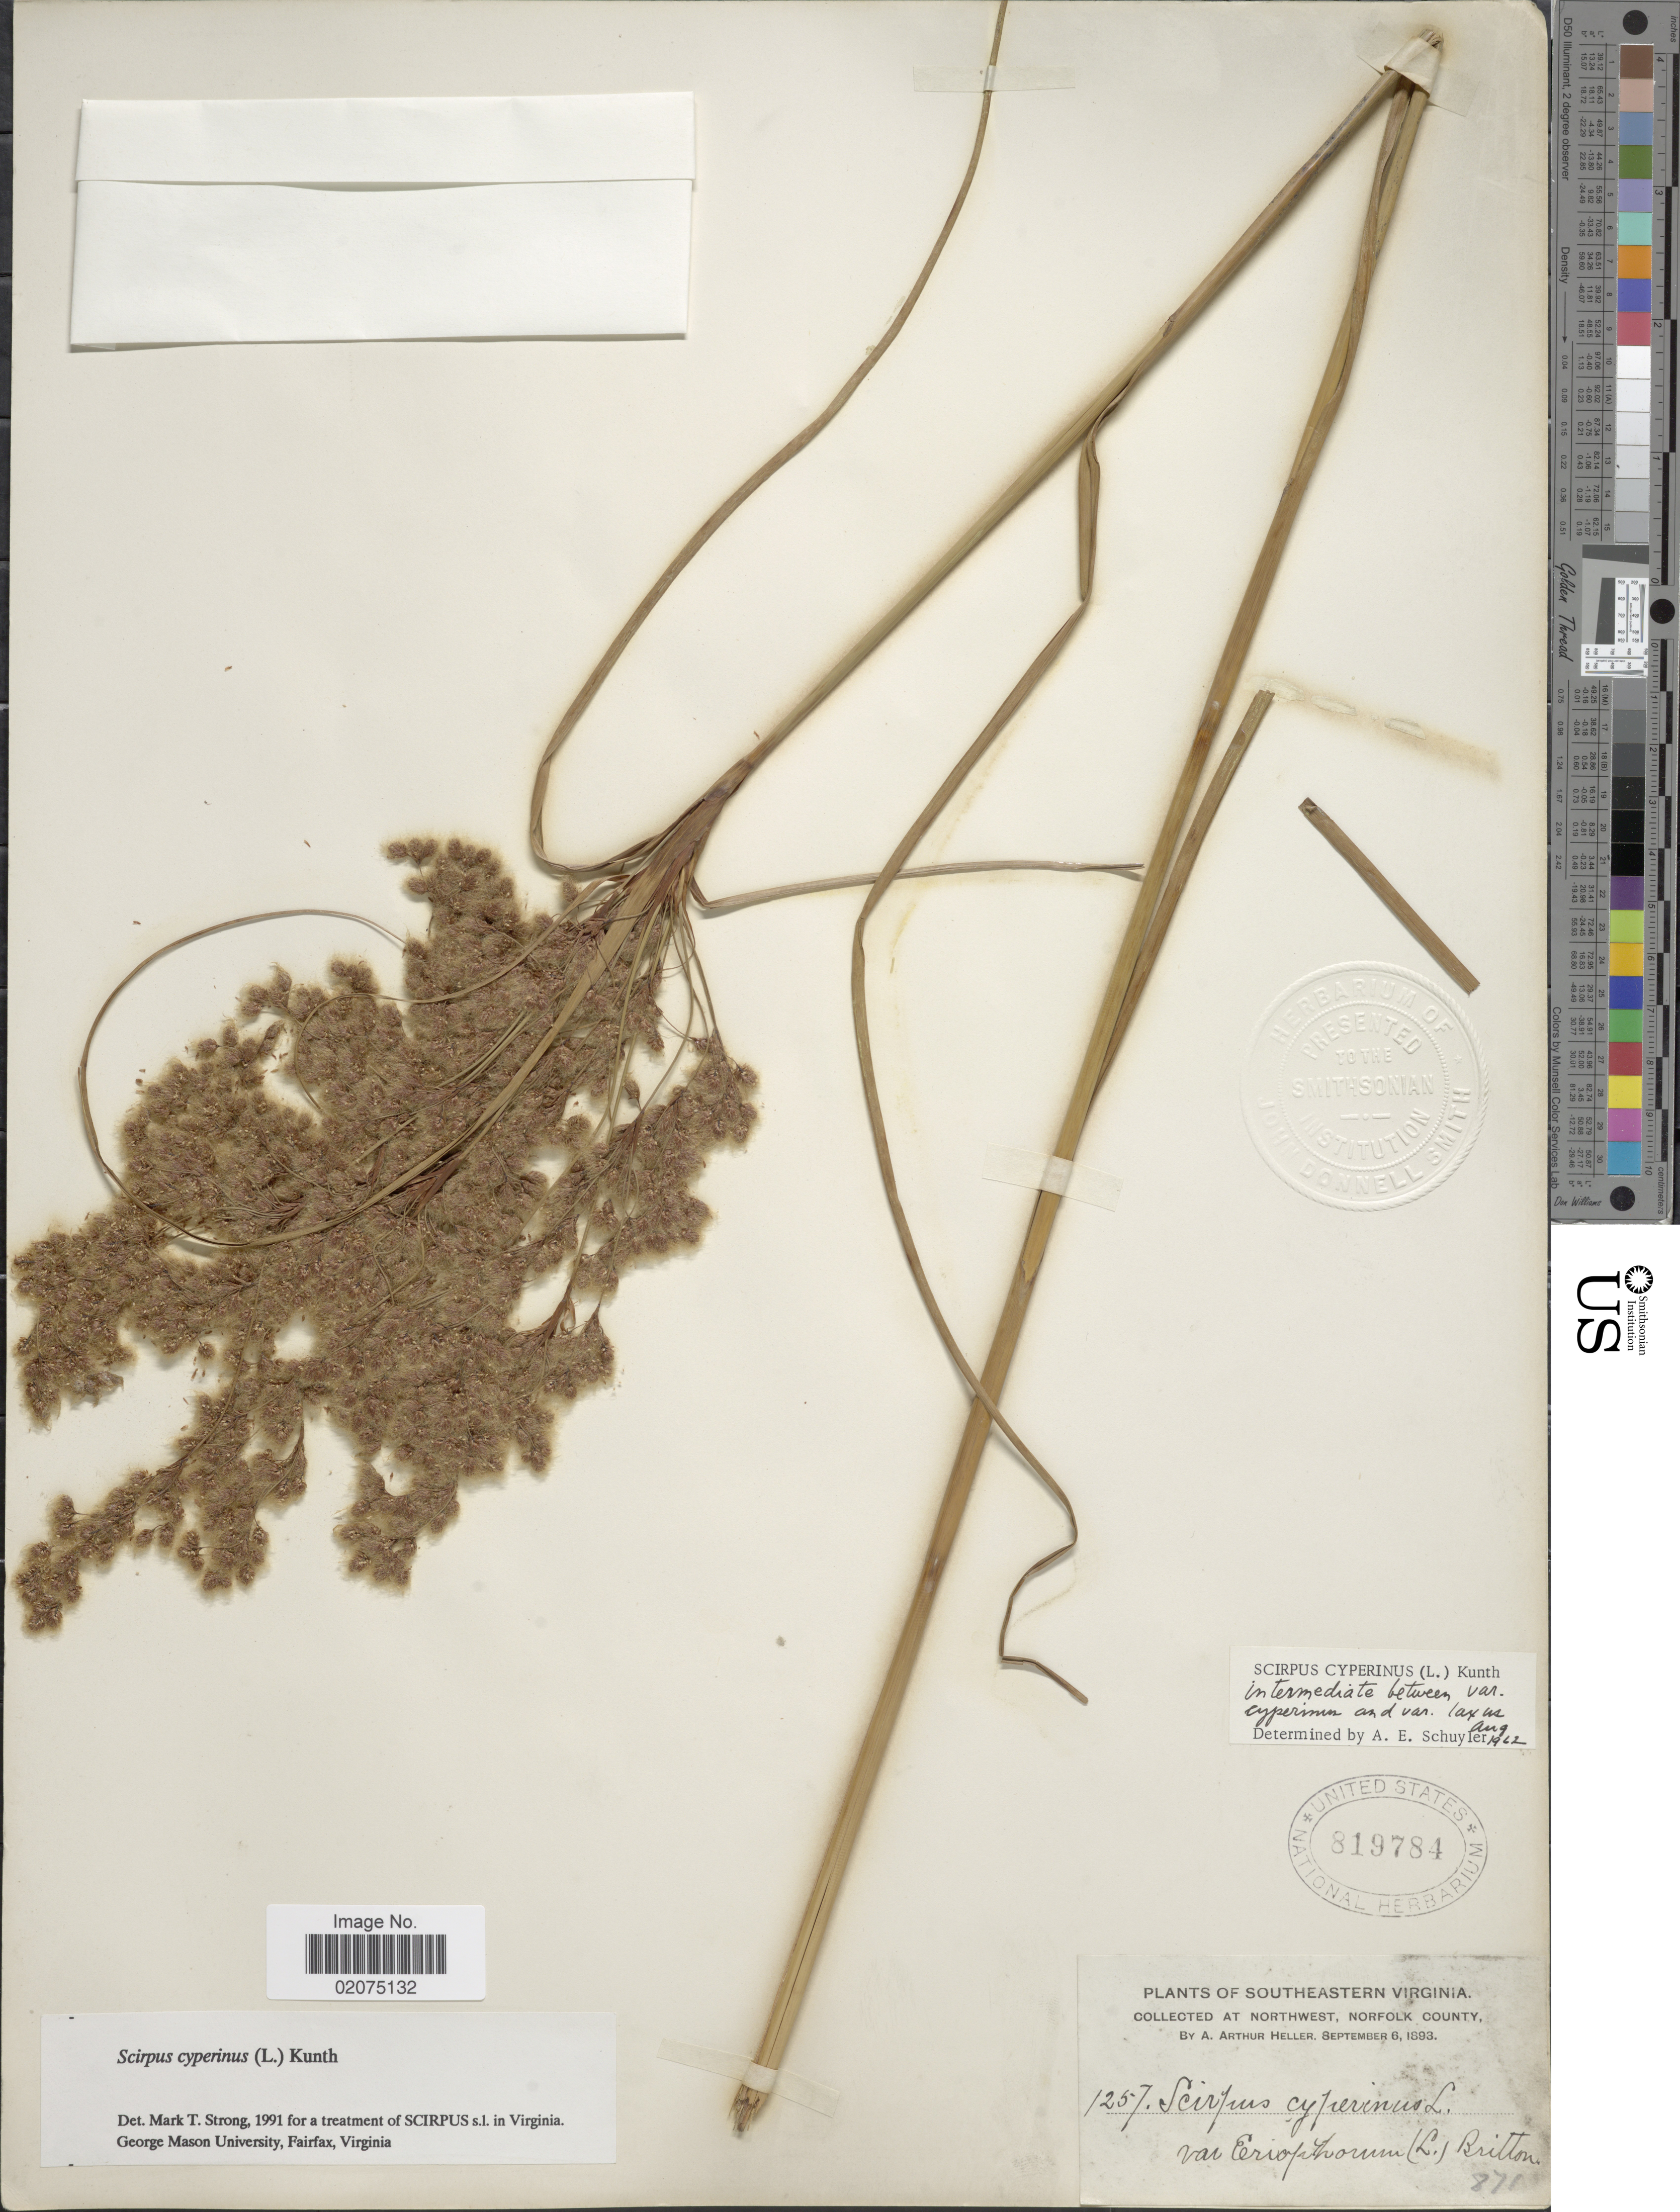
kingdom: Plantae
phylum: Tracheophyta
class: Liliopsida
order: Poales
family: Cyperaceae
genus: Scirpus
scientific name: Scirpus cyperinus (L.) Kunth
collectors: A. A. Heller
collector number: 1257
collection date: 1893-09-06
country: United States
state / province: Virginia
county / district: City of Norfolk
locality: Southeastern Virginia, Northwest, Norfolk County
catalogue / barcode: US 819784